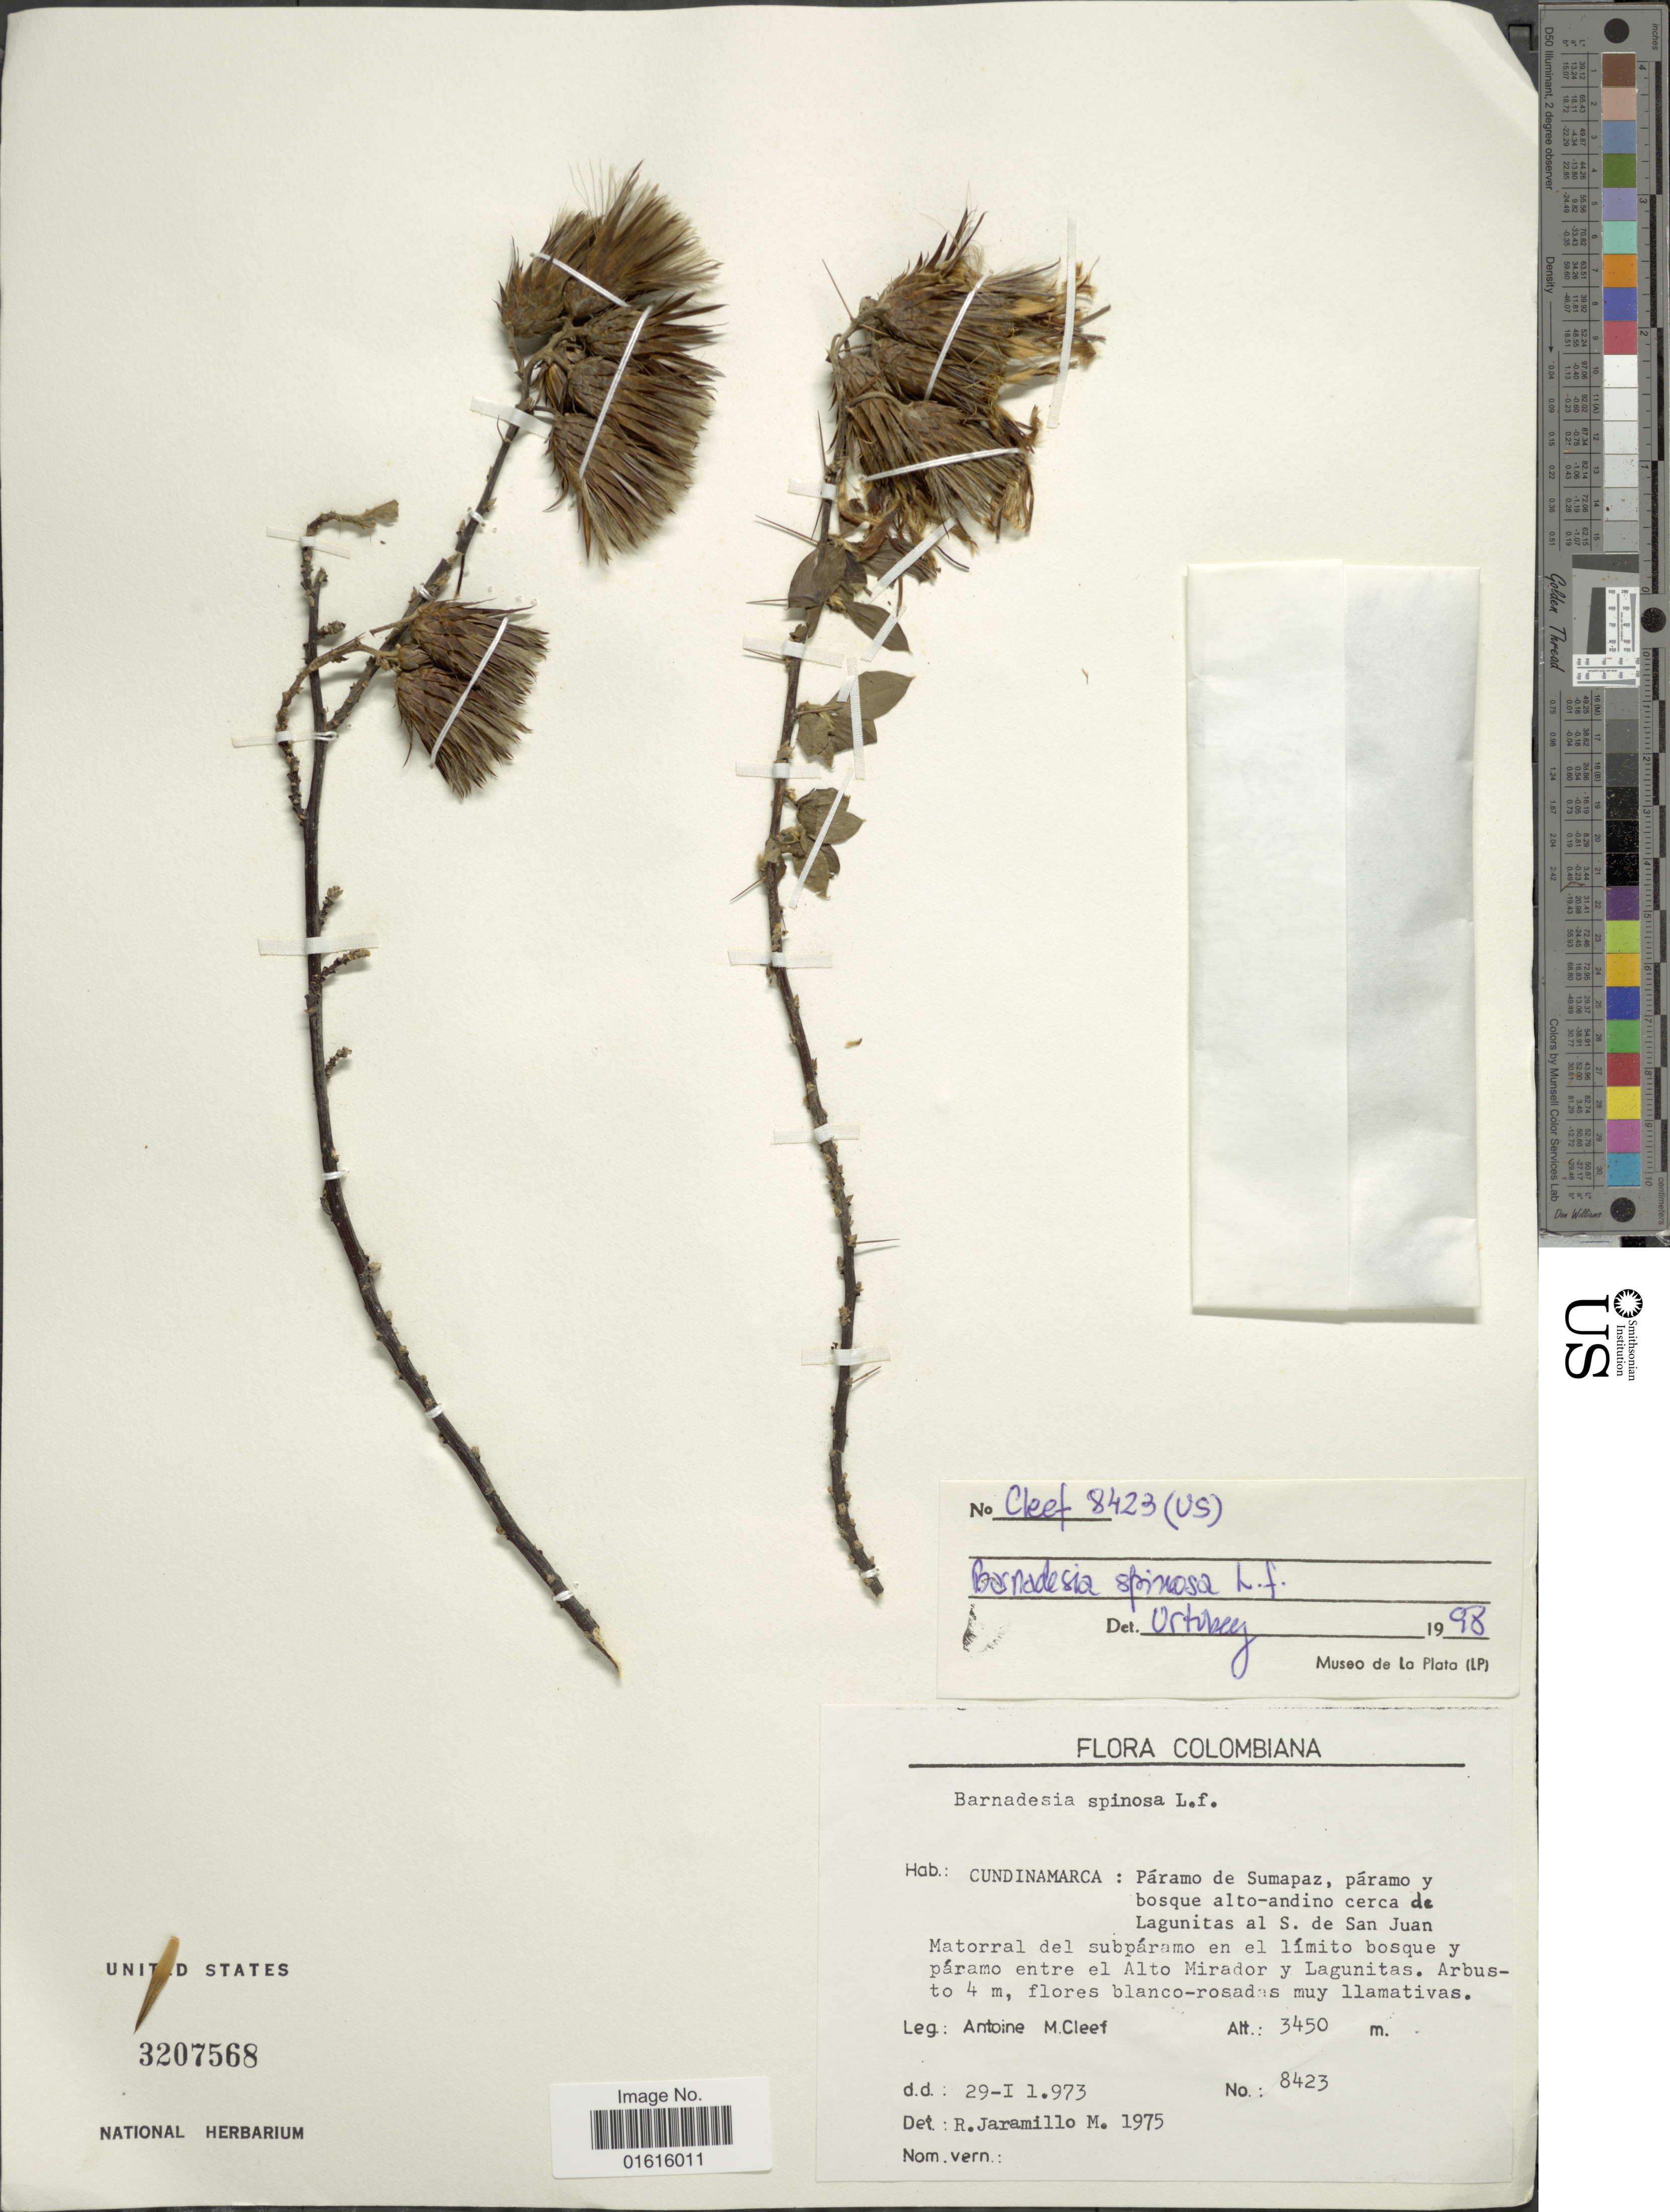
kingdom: Plantae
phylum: Tracheophyta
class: Magnoliopsida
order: Asterales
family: Asteraceae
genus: Barnadesia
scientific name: Barnadesia spinosa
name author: L. f.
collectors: A. M. Cleef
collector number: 8432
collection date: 1973-01-29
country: Colombia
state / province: Cundinamarca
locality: Paramo de Sumapaz, paramo y bosque alto-andino cerca de Lagunitas al S. de San Juan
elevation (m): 3450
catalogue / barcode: US 3207568